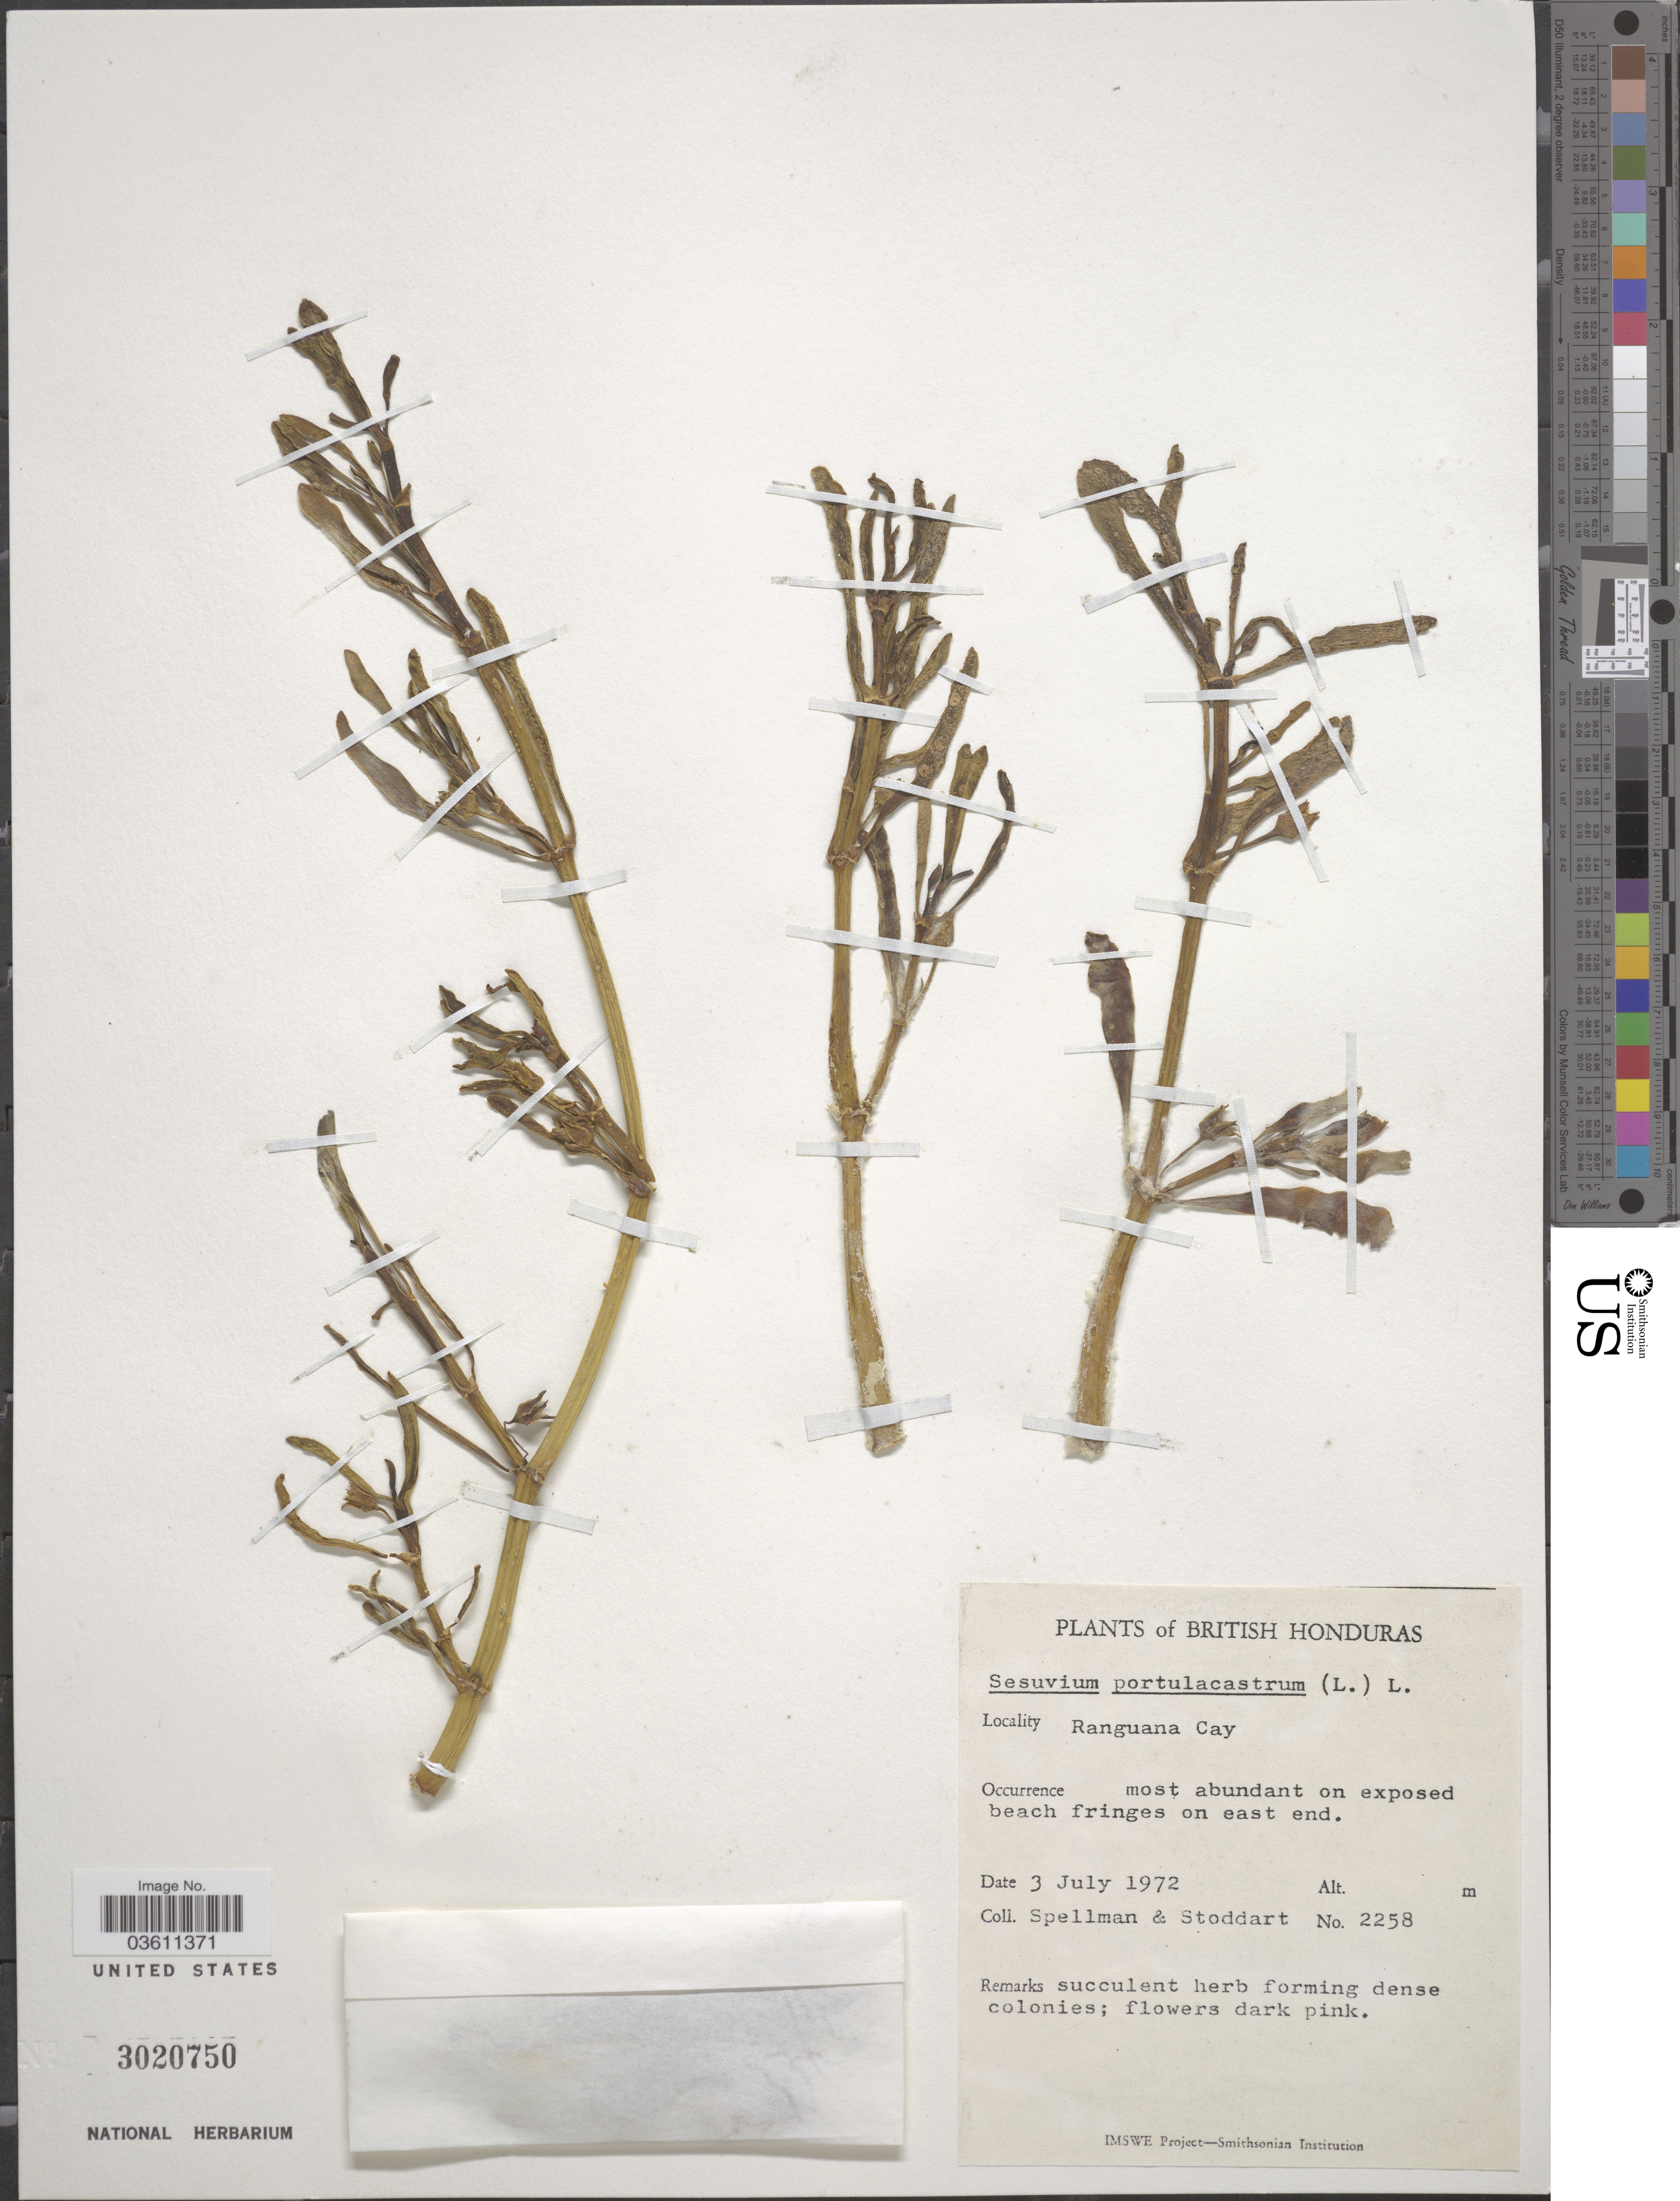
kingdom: Plantae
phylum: Tracheophyta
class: Magnoliopsida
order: Caryophyllales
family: Aizoaceae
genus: Sesuvium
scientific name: Sesuvium portulacastrum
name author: (L.) L.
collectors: Spellman, -- & -. Stoddart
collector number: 2258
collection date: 1972-07-03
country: Belize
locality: British Honduras. Ranguana Cay.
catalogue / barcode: US 3020750